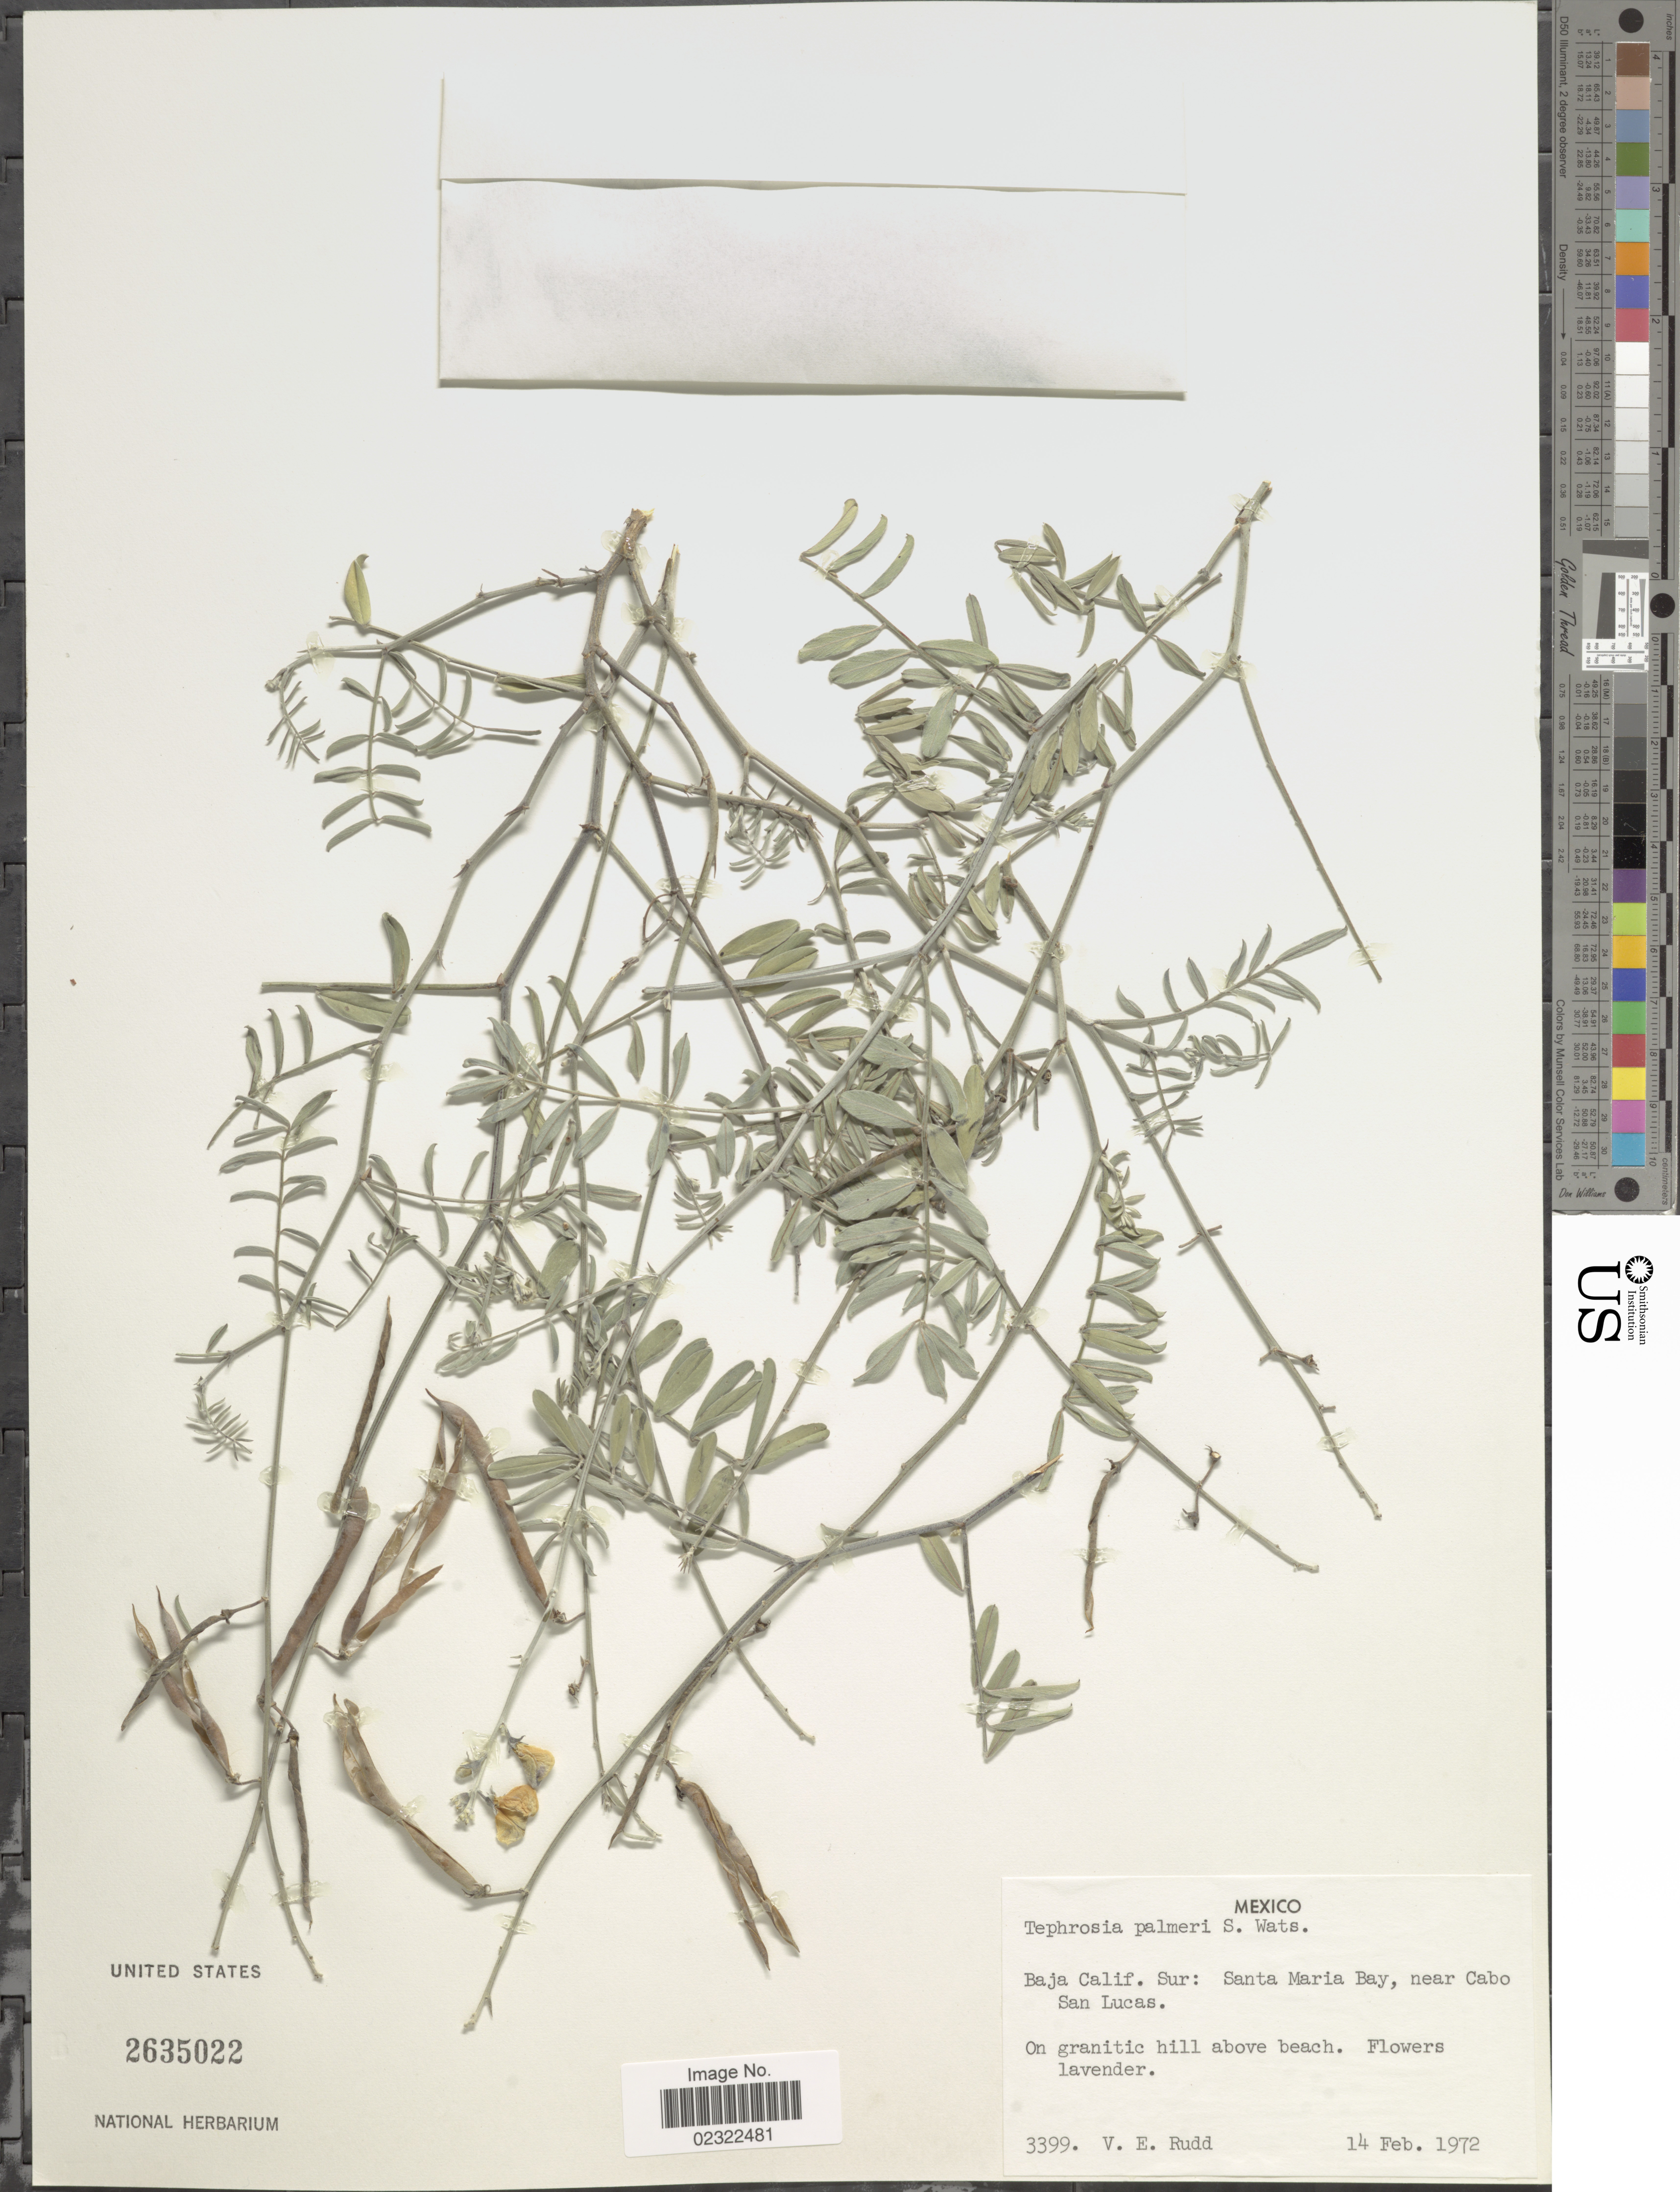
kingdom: Plantae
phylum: Tracheophyta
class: Magnoliopsida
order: Fabales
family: Fabaceae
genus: Tephrosia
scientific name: Tephrosia palmeri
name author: S. Watson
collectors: V. E. Rudd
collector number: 3399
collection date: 1972-02-14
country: Mexico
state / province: Baja California Sur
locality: Baja Calif. Sur: Santa Maria Bay, near cabo San Lucas.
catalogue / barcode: US 2635022